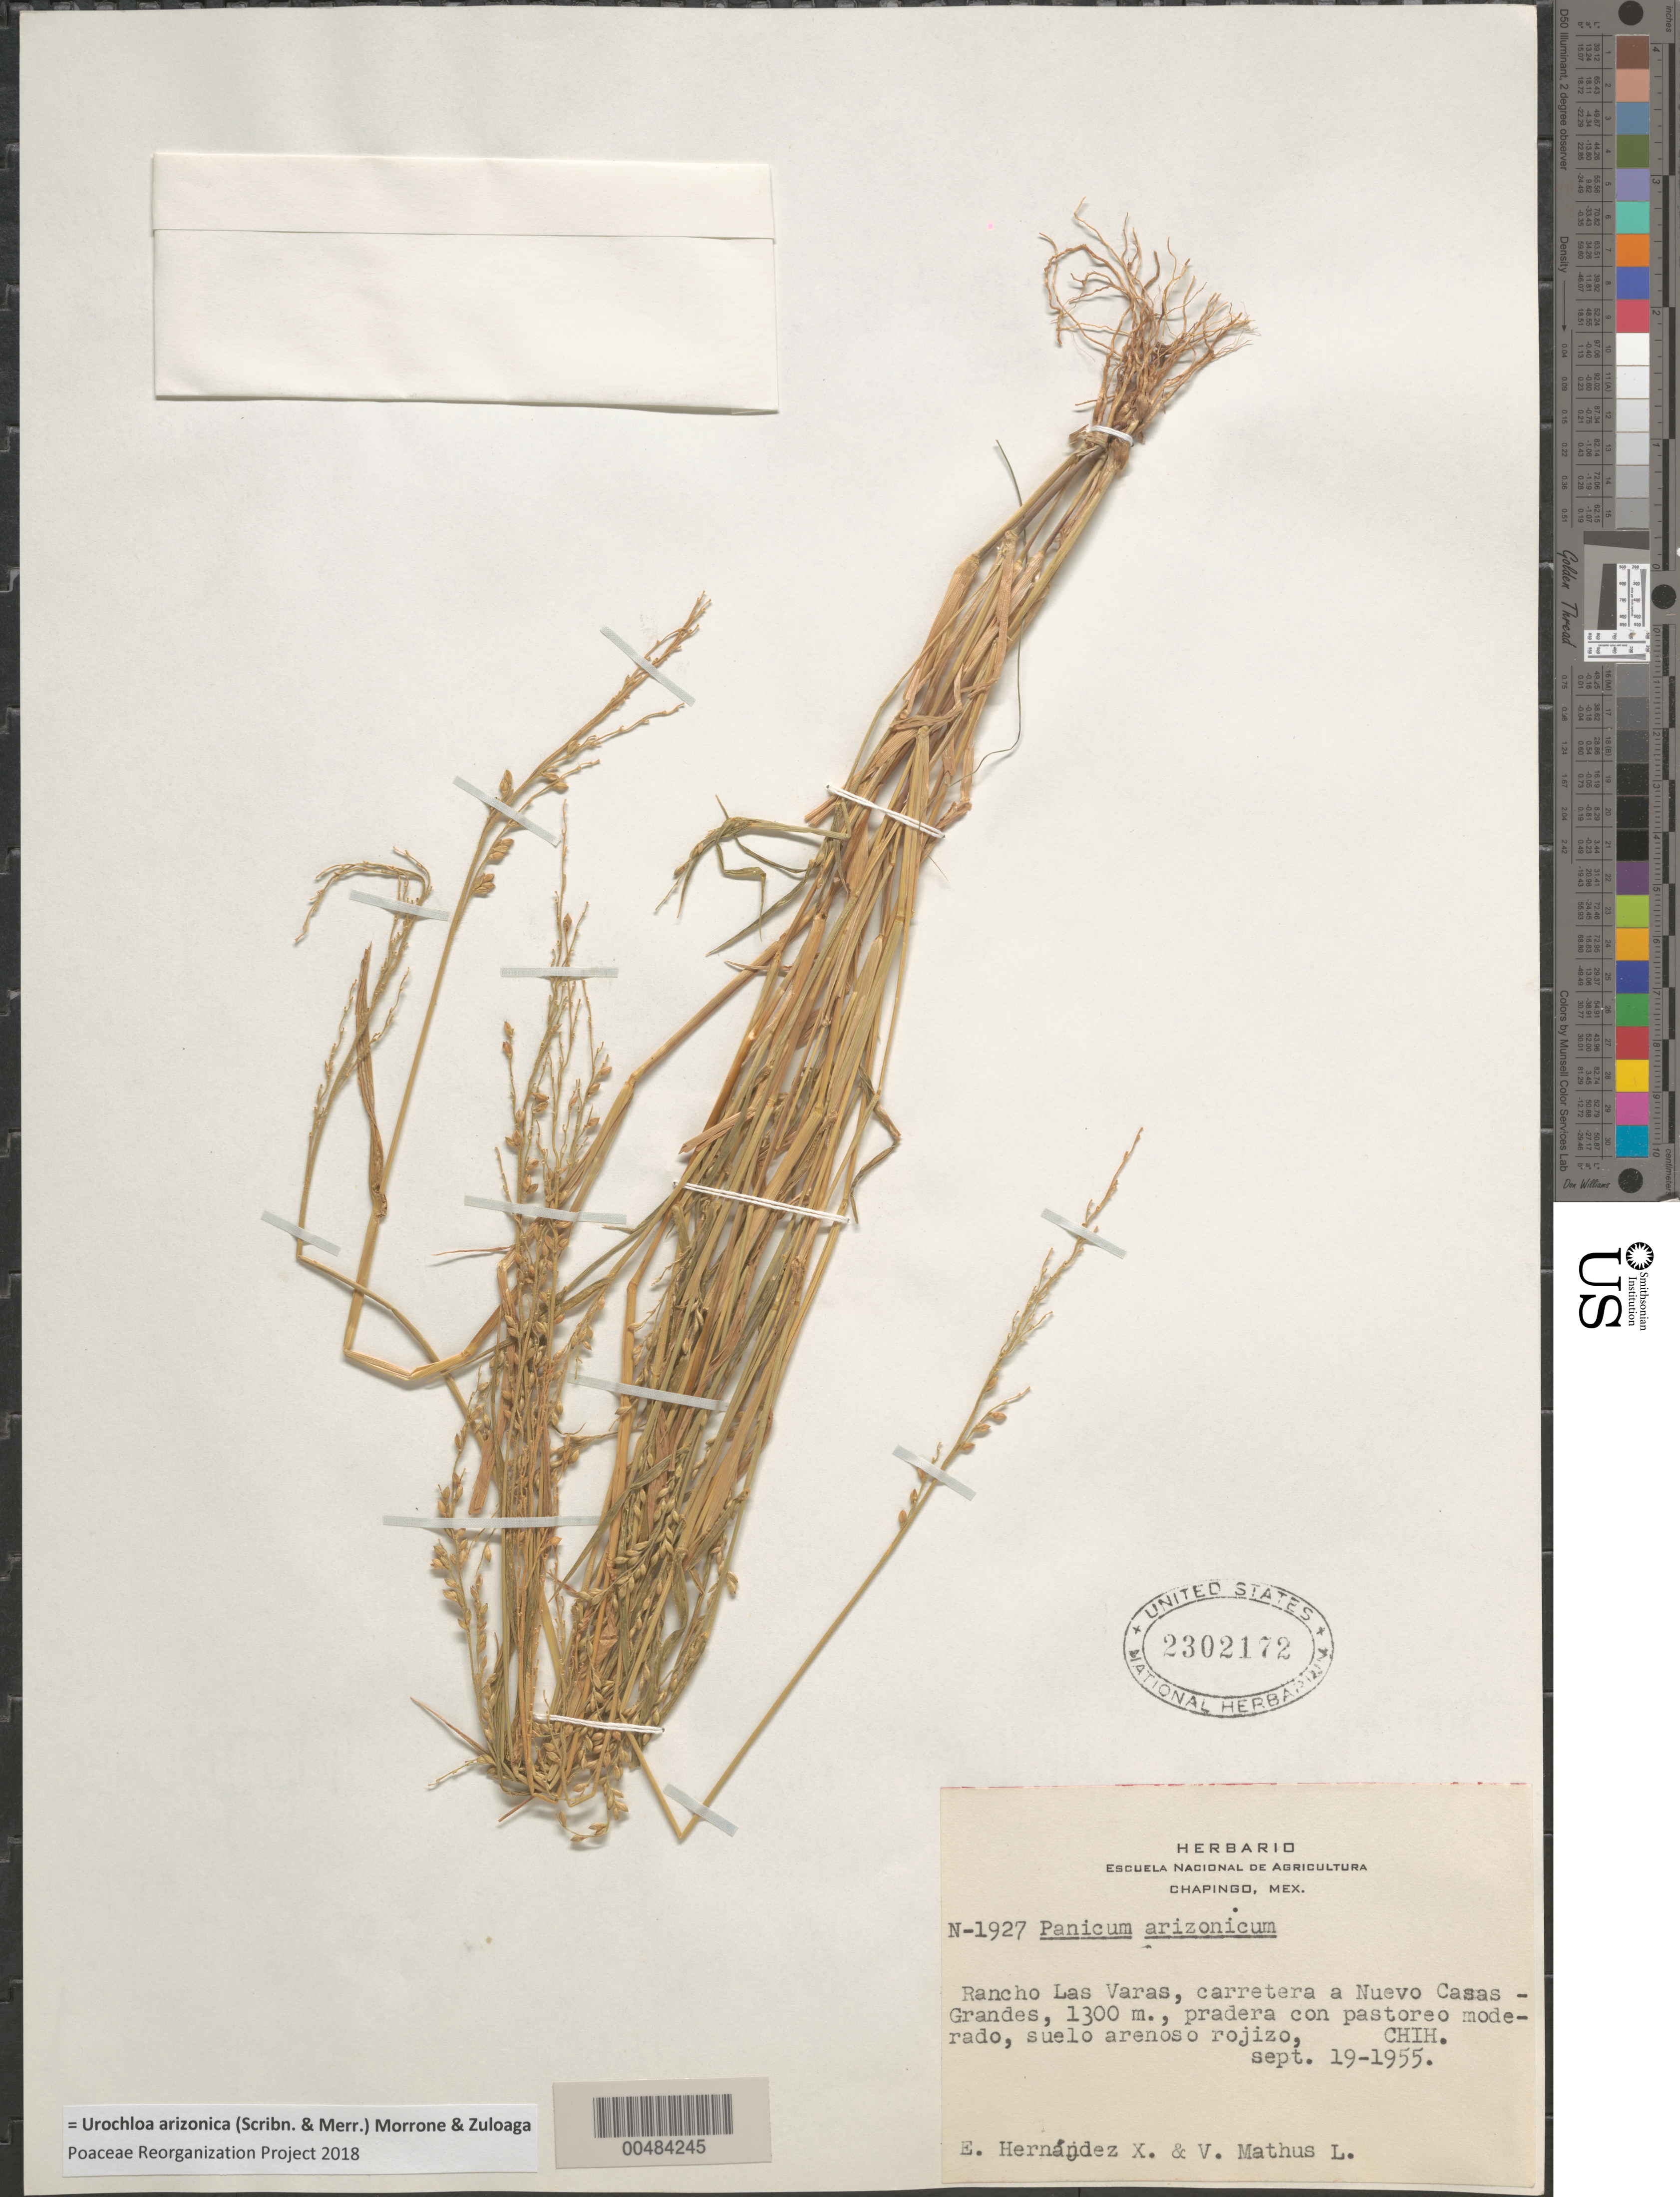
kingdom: Plantae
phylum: Tracheophyta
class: Liliopsida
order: Poales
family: Poaceae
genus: Brachiaria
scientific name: Brachiaria arizonicum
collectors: E. I. Hernández-X. & V. Mathus L.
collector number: N-1927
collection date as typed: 19 Sep 1955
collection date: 1955-09-19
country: Mexico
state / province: Chihuahua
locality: Rancho Las Varas, road to Nuevo Casas-Grandes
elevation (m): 1300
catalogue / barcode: US 2302172